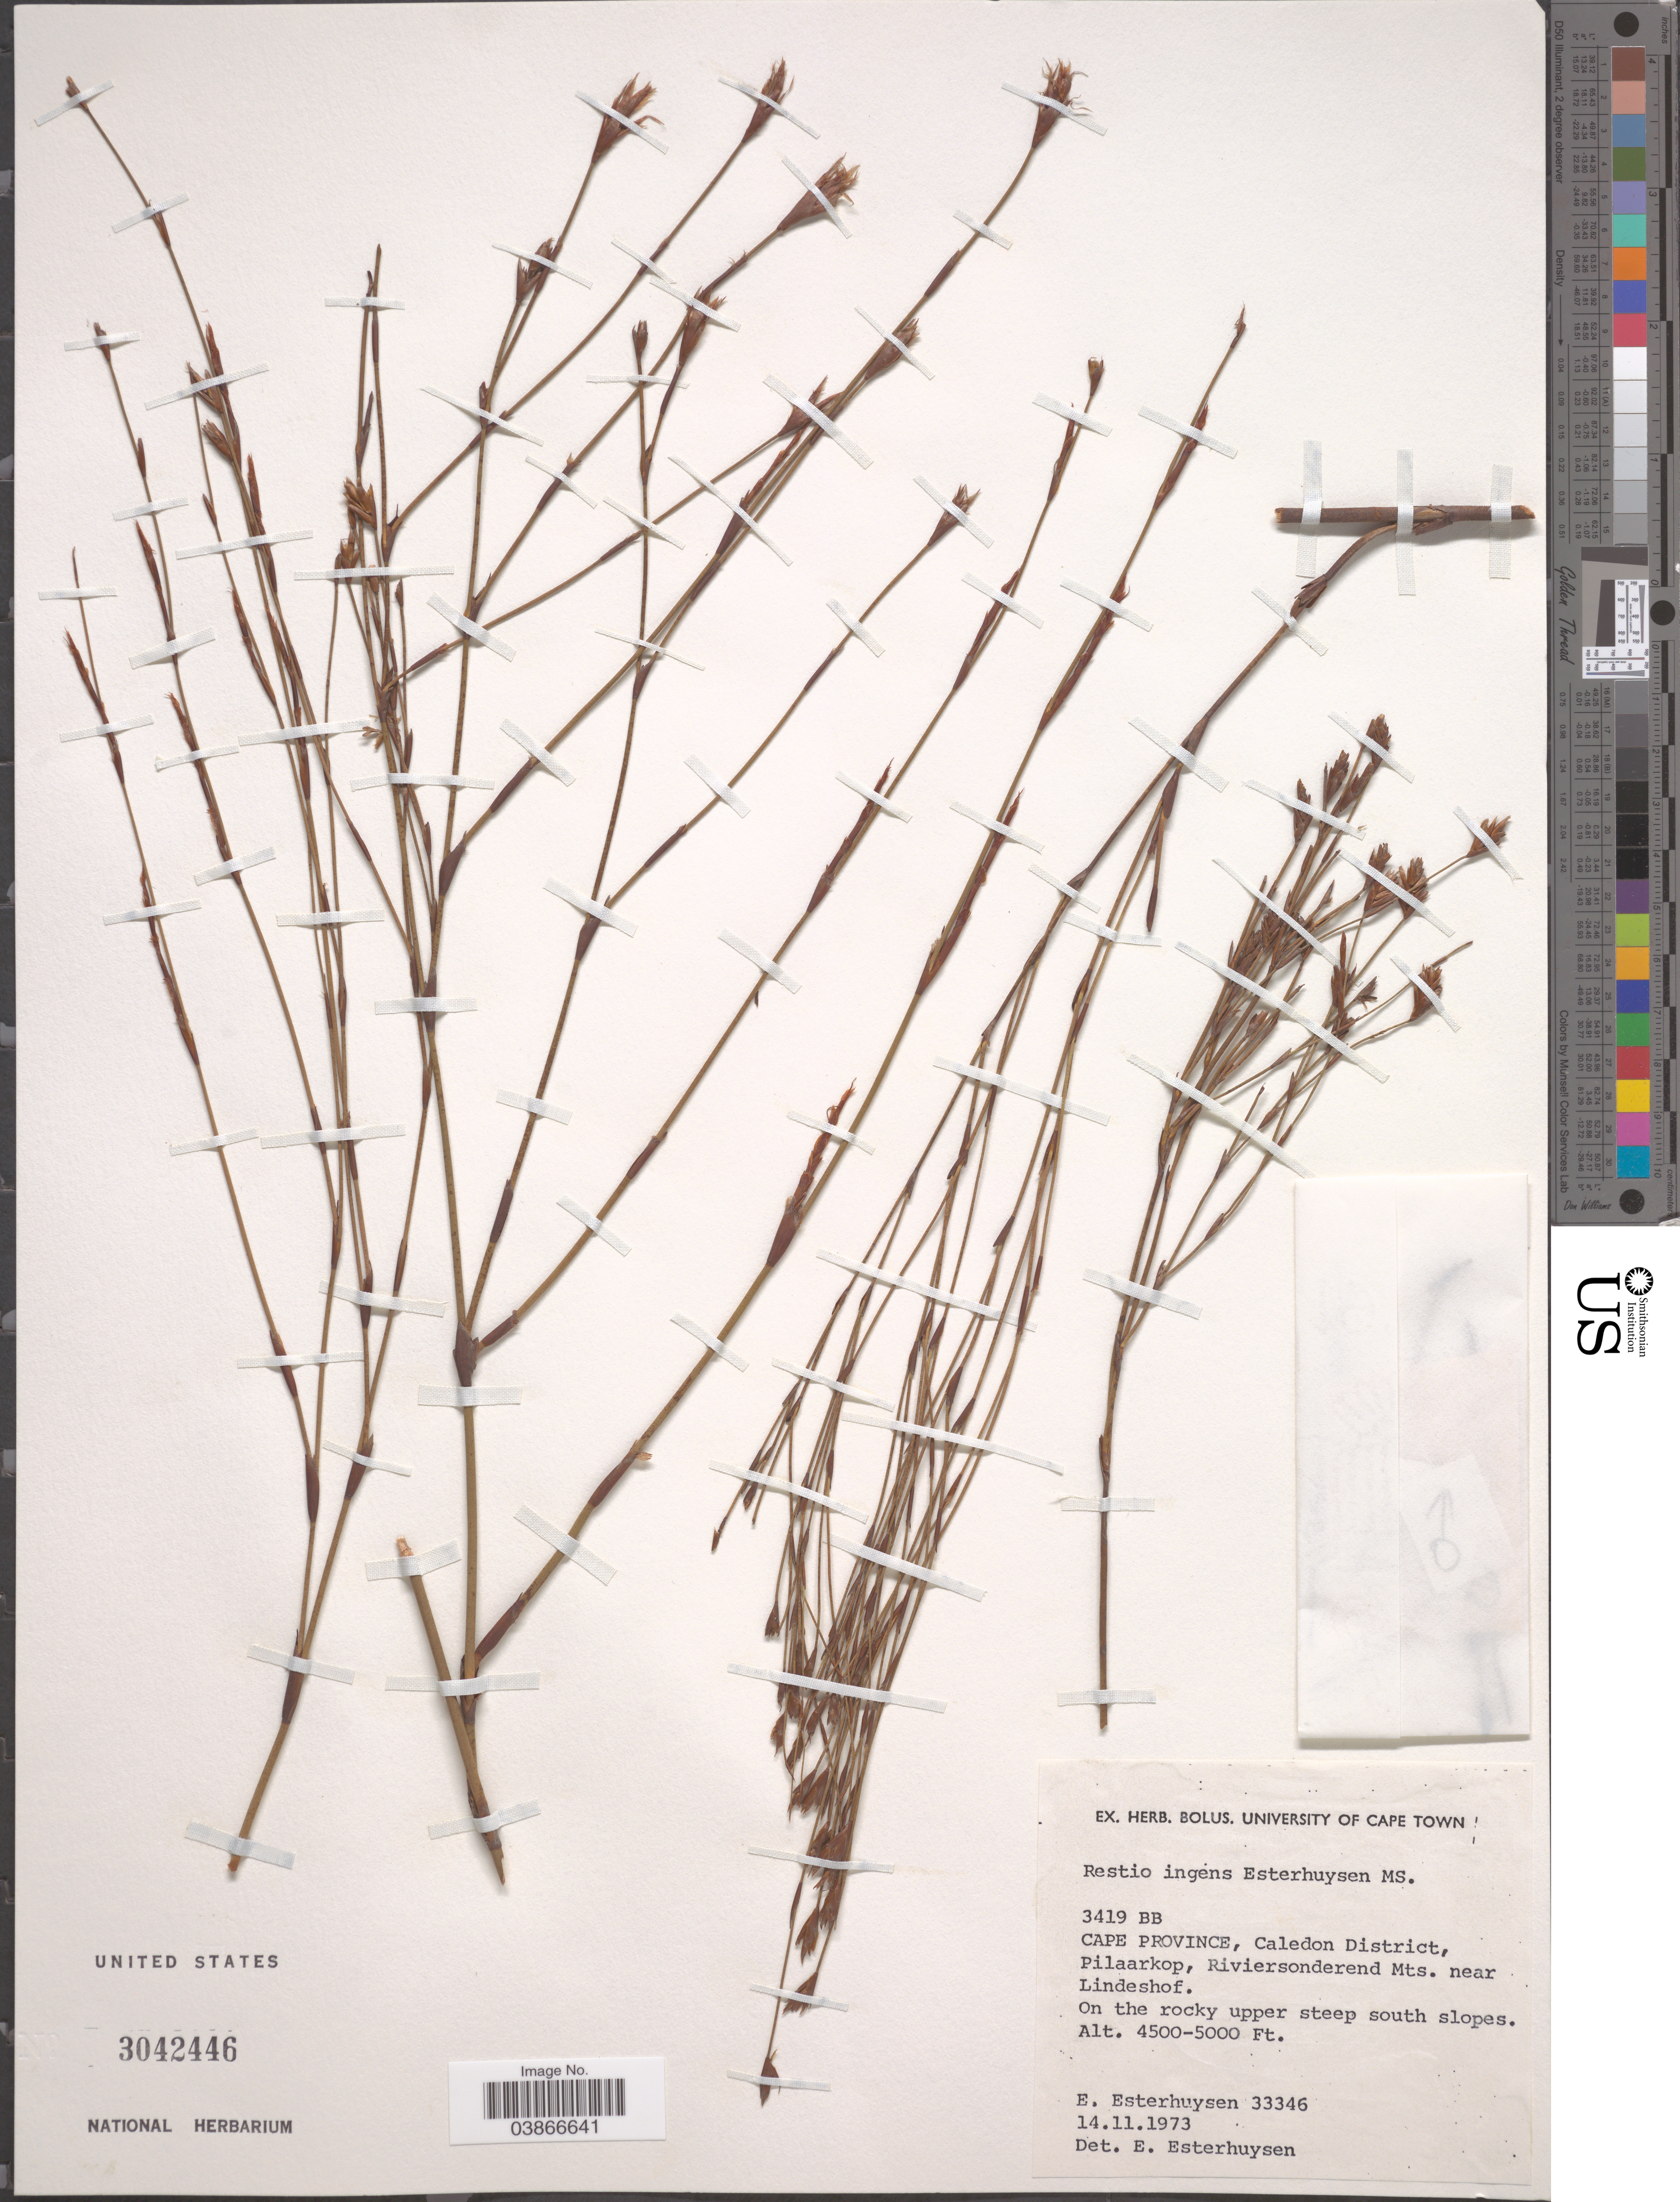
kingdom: Plantae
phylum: Tracheophyta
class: Liliopsida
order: Poales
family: Restionaceae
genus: Restio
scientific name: Restio ingens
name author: Esterh.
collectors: E. E. Esterhuysen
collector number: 33346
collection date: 1973-11-14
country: South Africa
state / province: Western Cape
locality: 3419 BB. Caledon District. Pilaarkop, Riviersonderend Mts. near Lindeshof.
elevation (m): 1372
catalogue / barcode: US 3042446